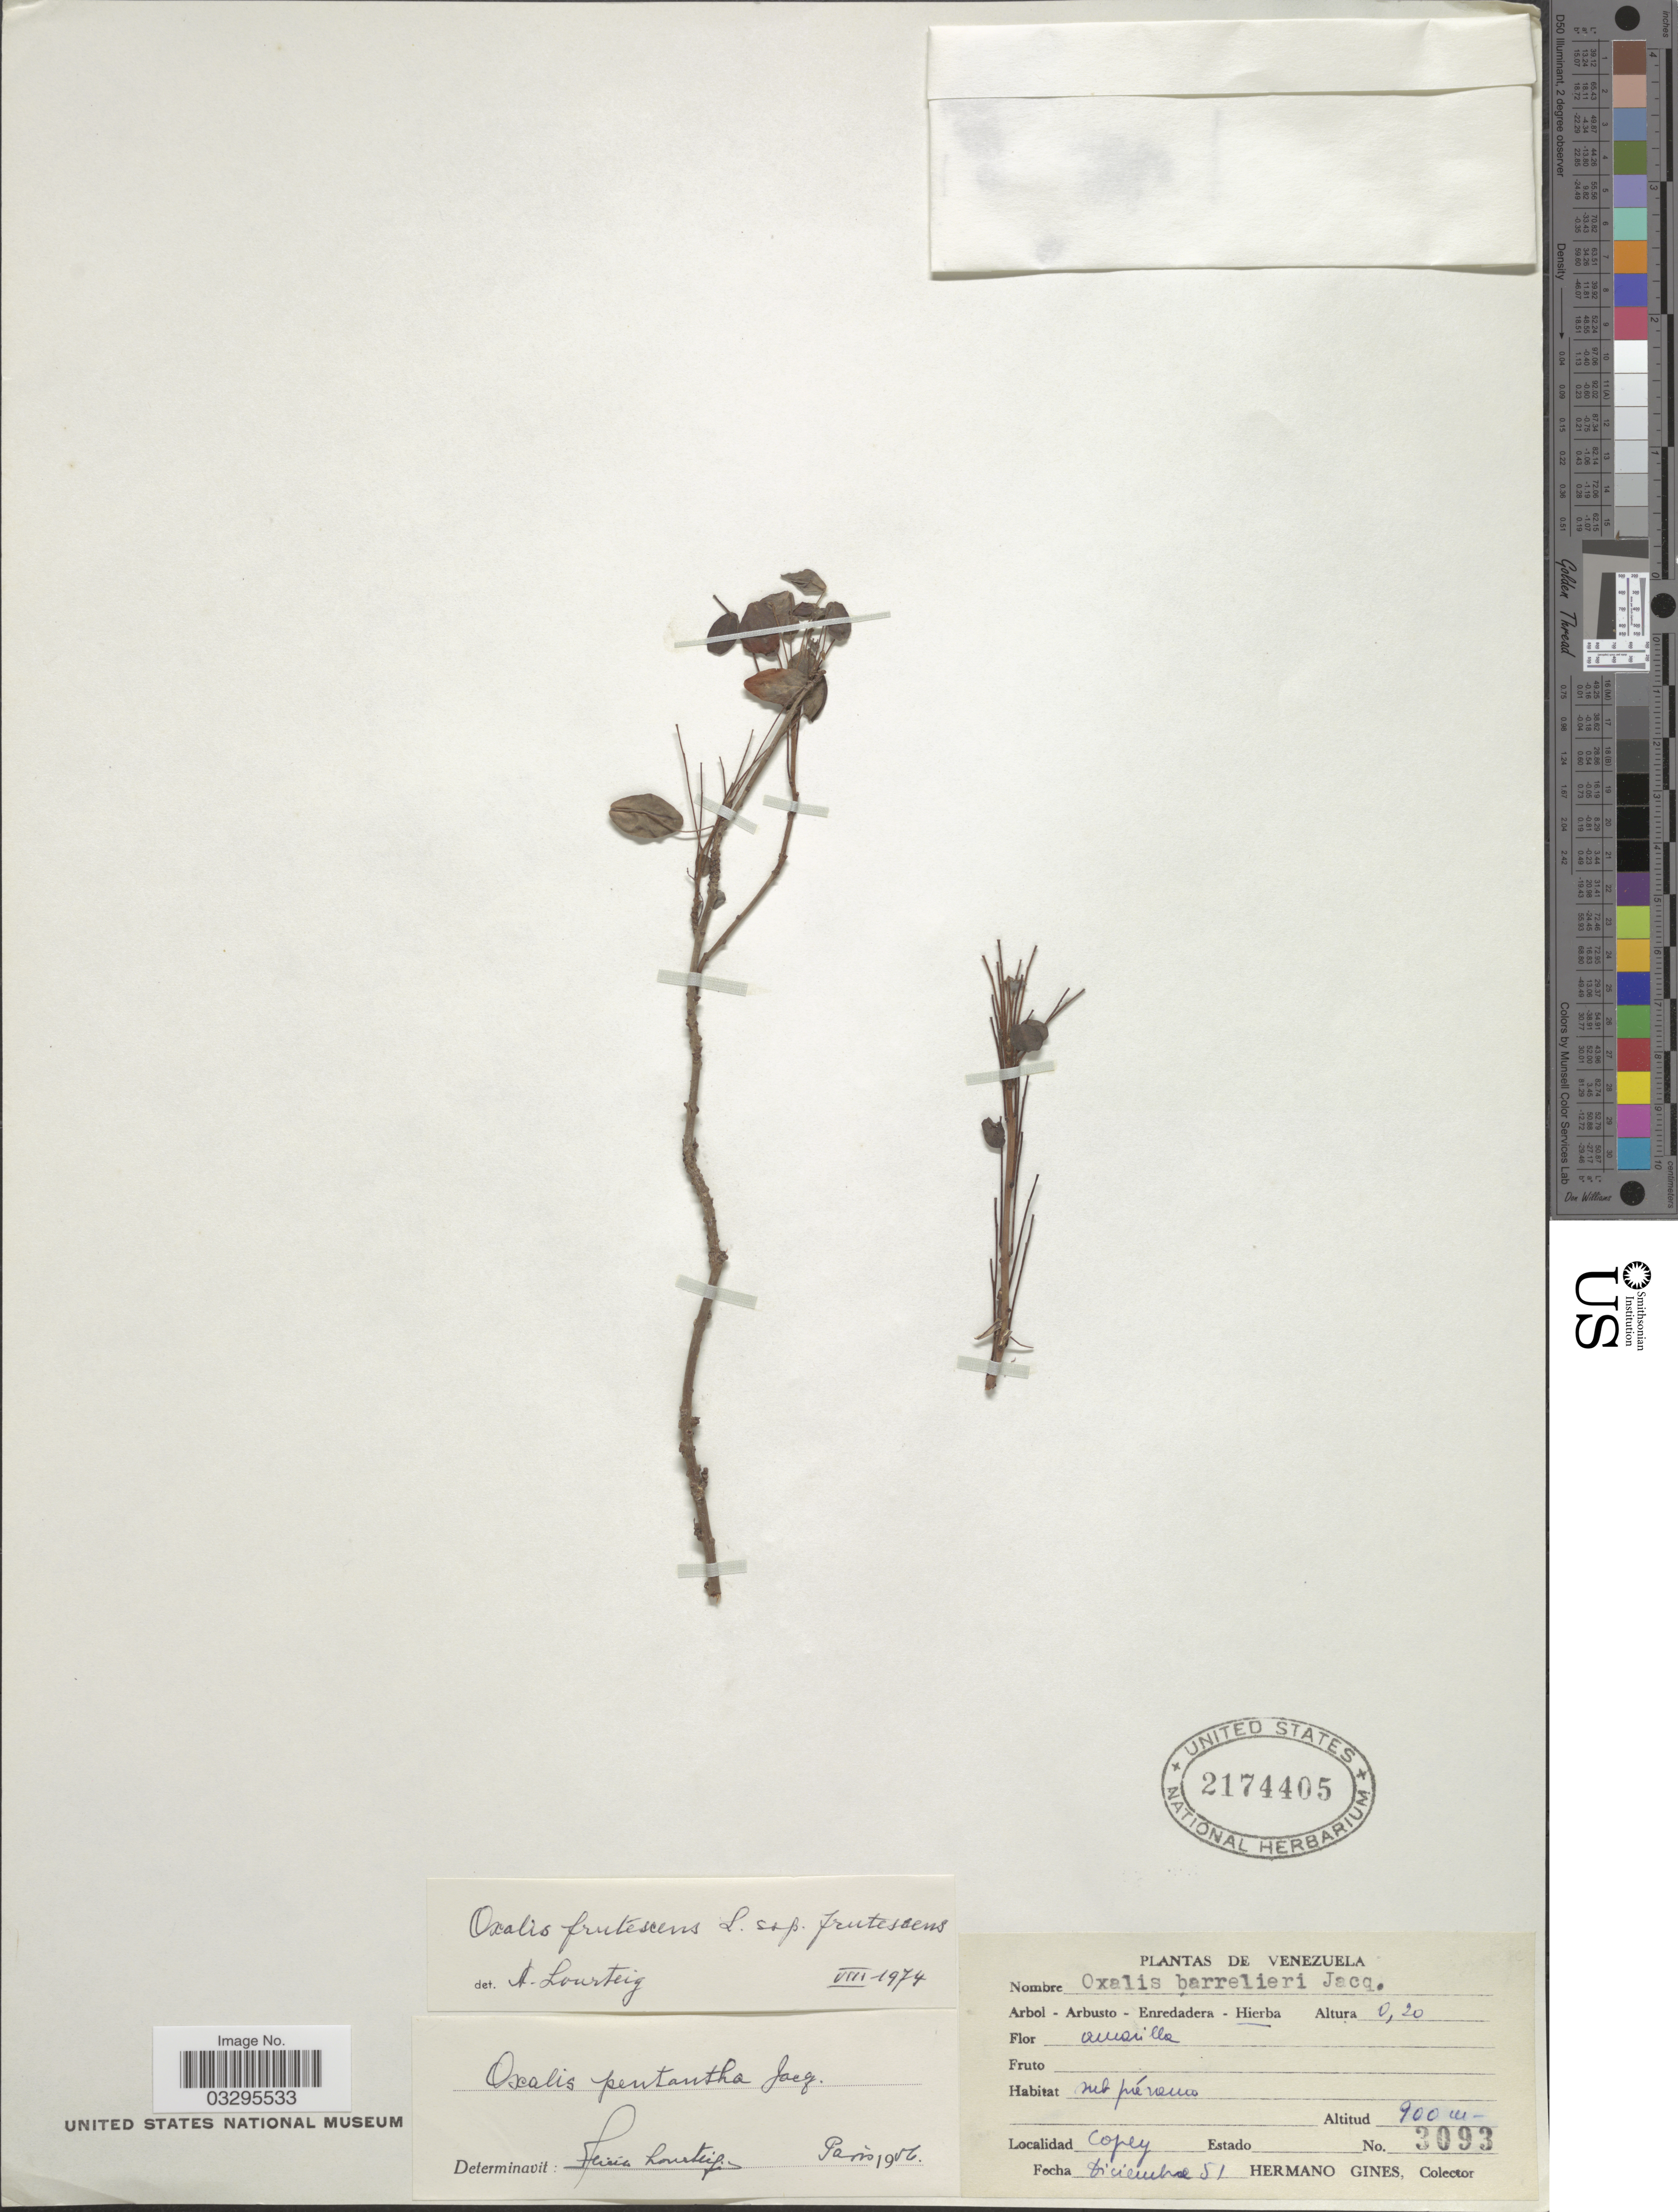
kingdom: Plantae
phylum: Tracheophyta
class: Magnoliopsida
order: Oxalidales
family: Oxalidaceae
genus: Oxalis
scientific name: Oxalis frutescens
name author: L.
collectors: Bro. Gines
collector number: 3093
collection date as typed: Transcribed d/m/y: /12/51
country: Venezuela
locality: Copey.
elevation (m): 900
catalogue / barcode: US 2174405